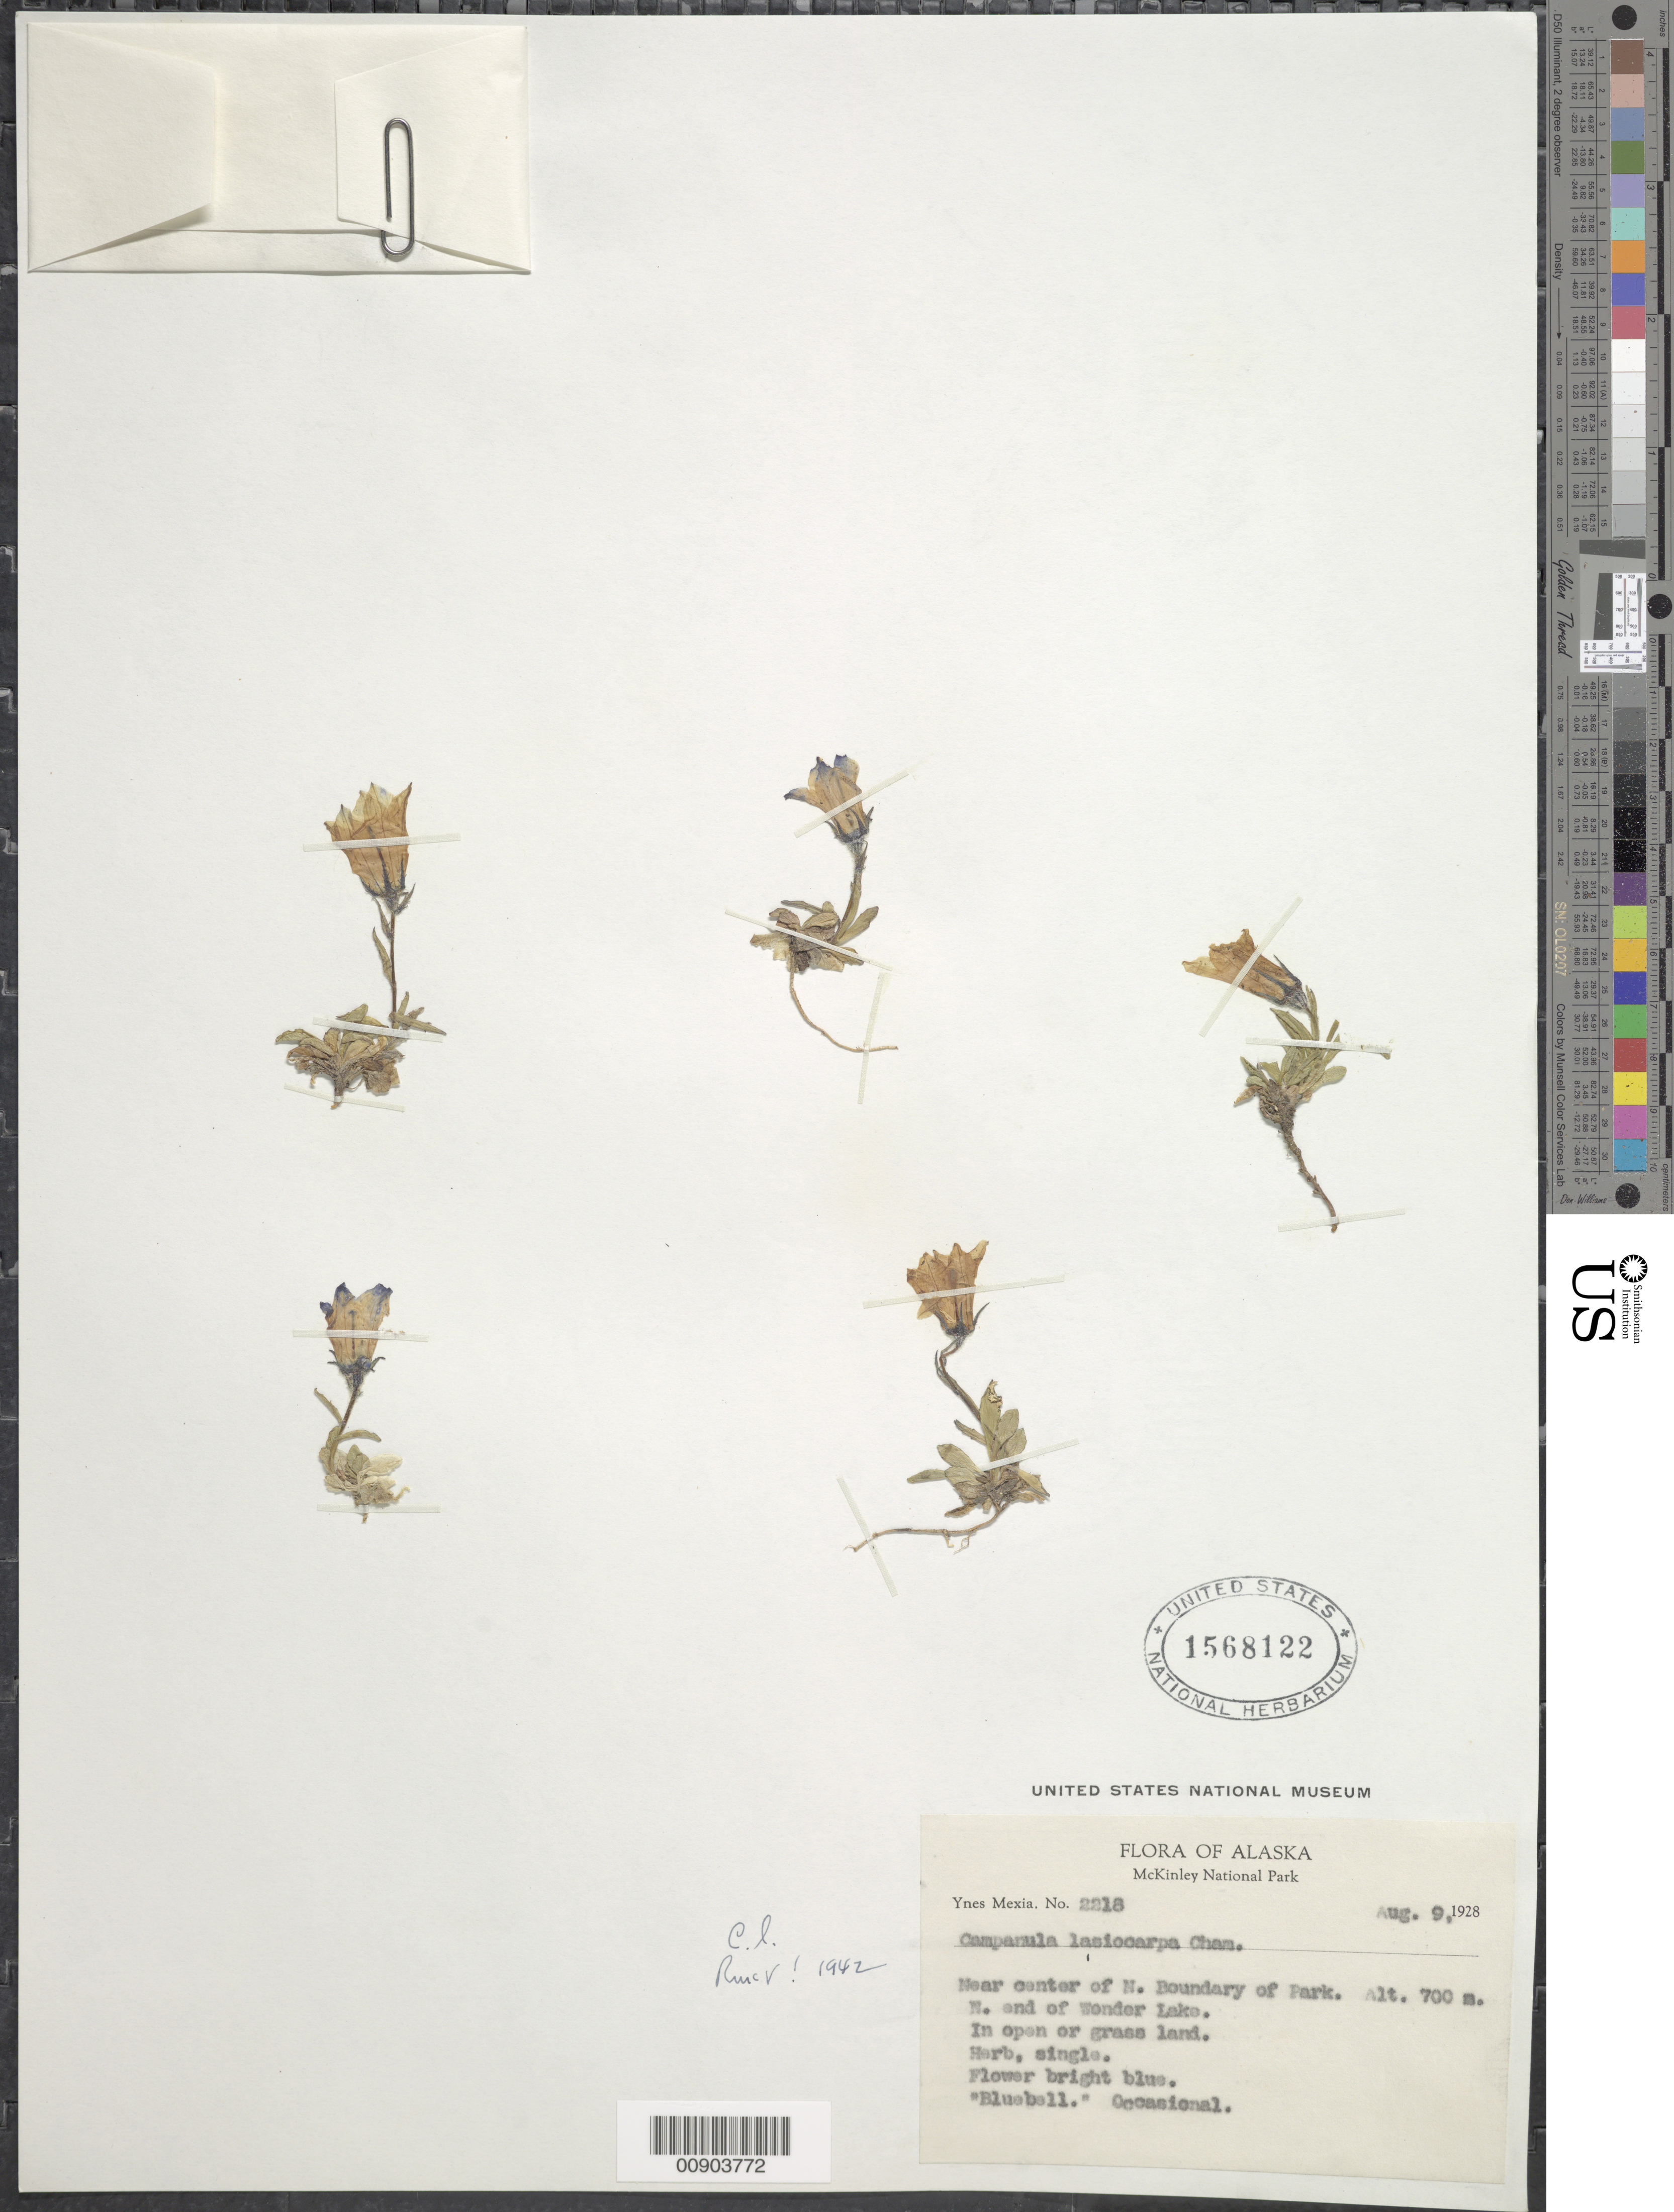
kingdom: Plantae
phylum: Tracheophyta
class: Magnoliopsida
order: Asterales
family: Campanulaceae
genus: Campanula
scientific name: Campanula lasiocarpa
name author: Cham.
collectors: Y. Mexia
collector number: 2218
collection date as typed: Aug. 9, 1928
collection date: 1928-08-09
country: United States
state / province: Alaska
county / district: Denali Borough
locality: McKinley National Park. N. end of Wonder Lake. Near center of N. Boundary of Park.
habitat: In open or grass land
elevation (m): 700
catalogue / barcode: US 1568122